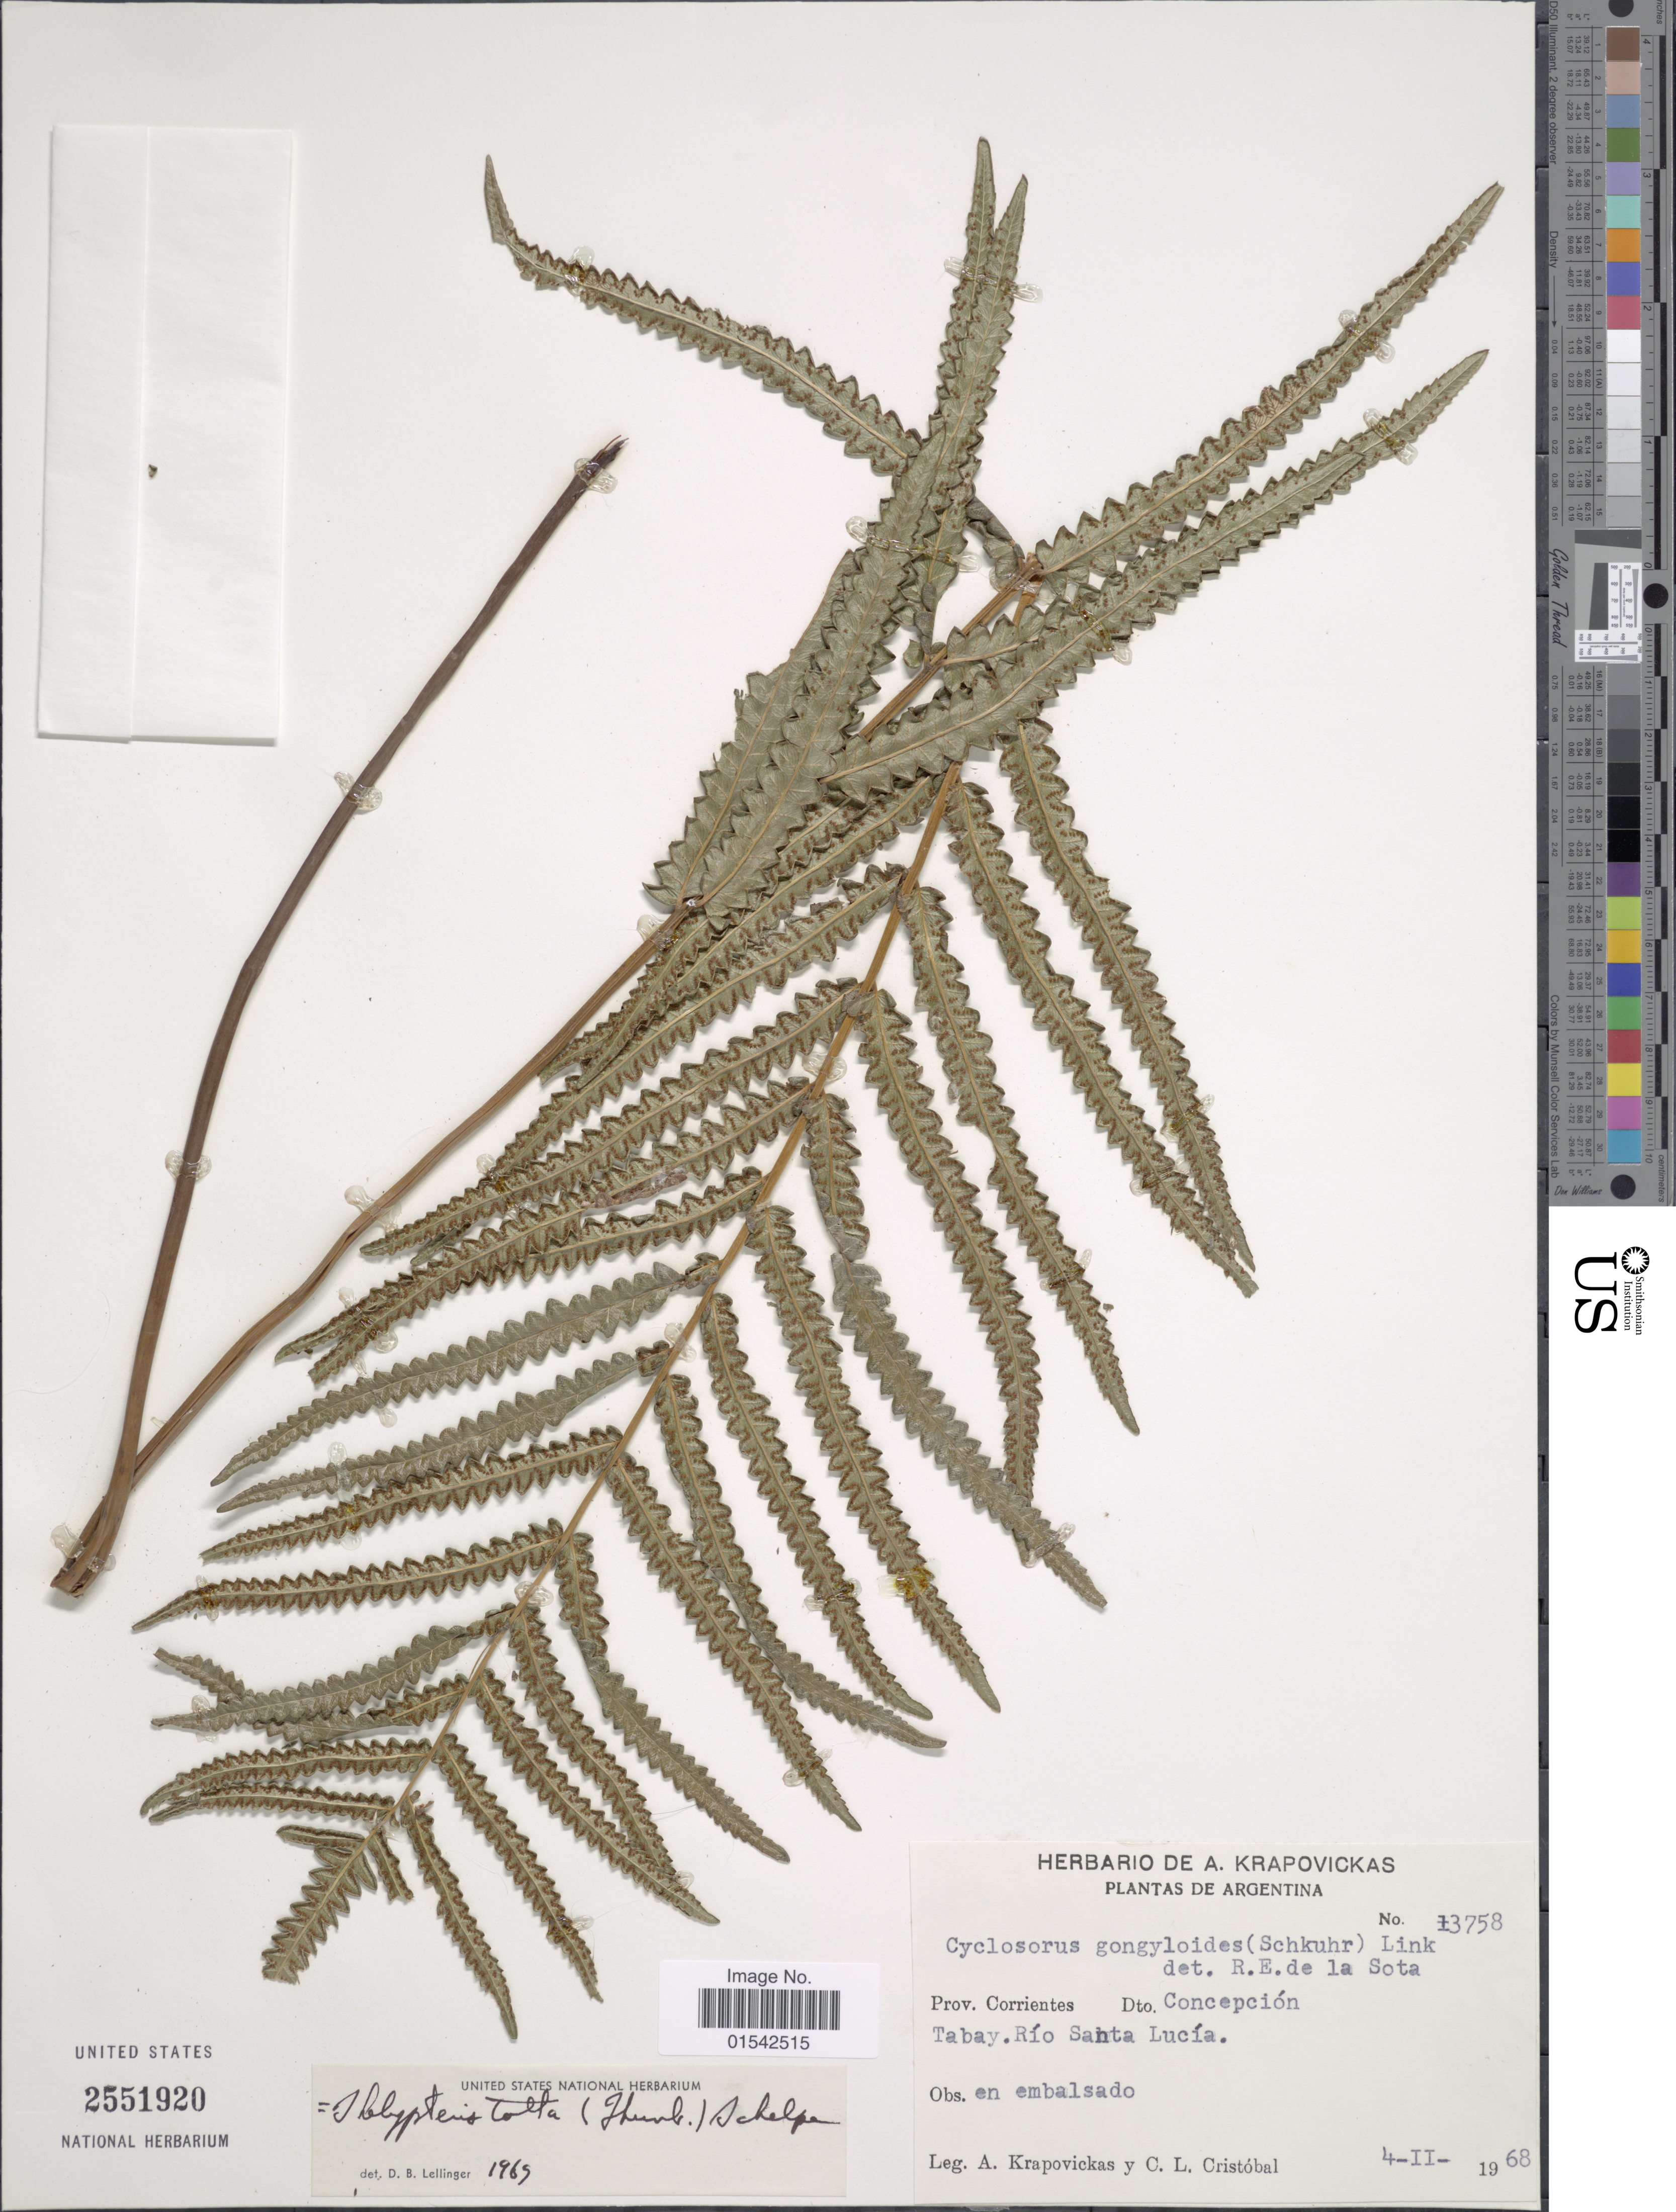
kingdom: Plantae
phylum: Tracheophyta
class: Polypodiopsida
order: Polypodiales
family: Thelypteridaceae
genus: Cyclosorus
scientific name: Cyclosorus interruptus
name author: (Willd.) H. Itô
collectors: A. Krapovickas & C. L. Cristóbal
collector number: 13758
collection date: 1968-02-04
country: Argentina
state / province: Corrientes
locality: Dto. Concepción, Tabay, Río Santa Lucía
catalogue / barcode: US 2551920